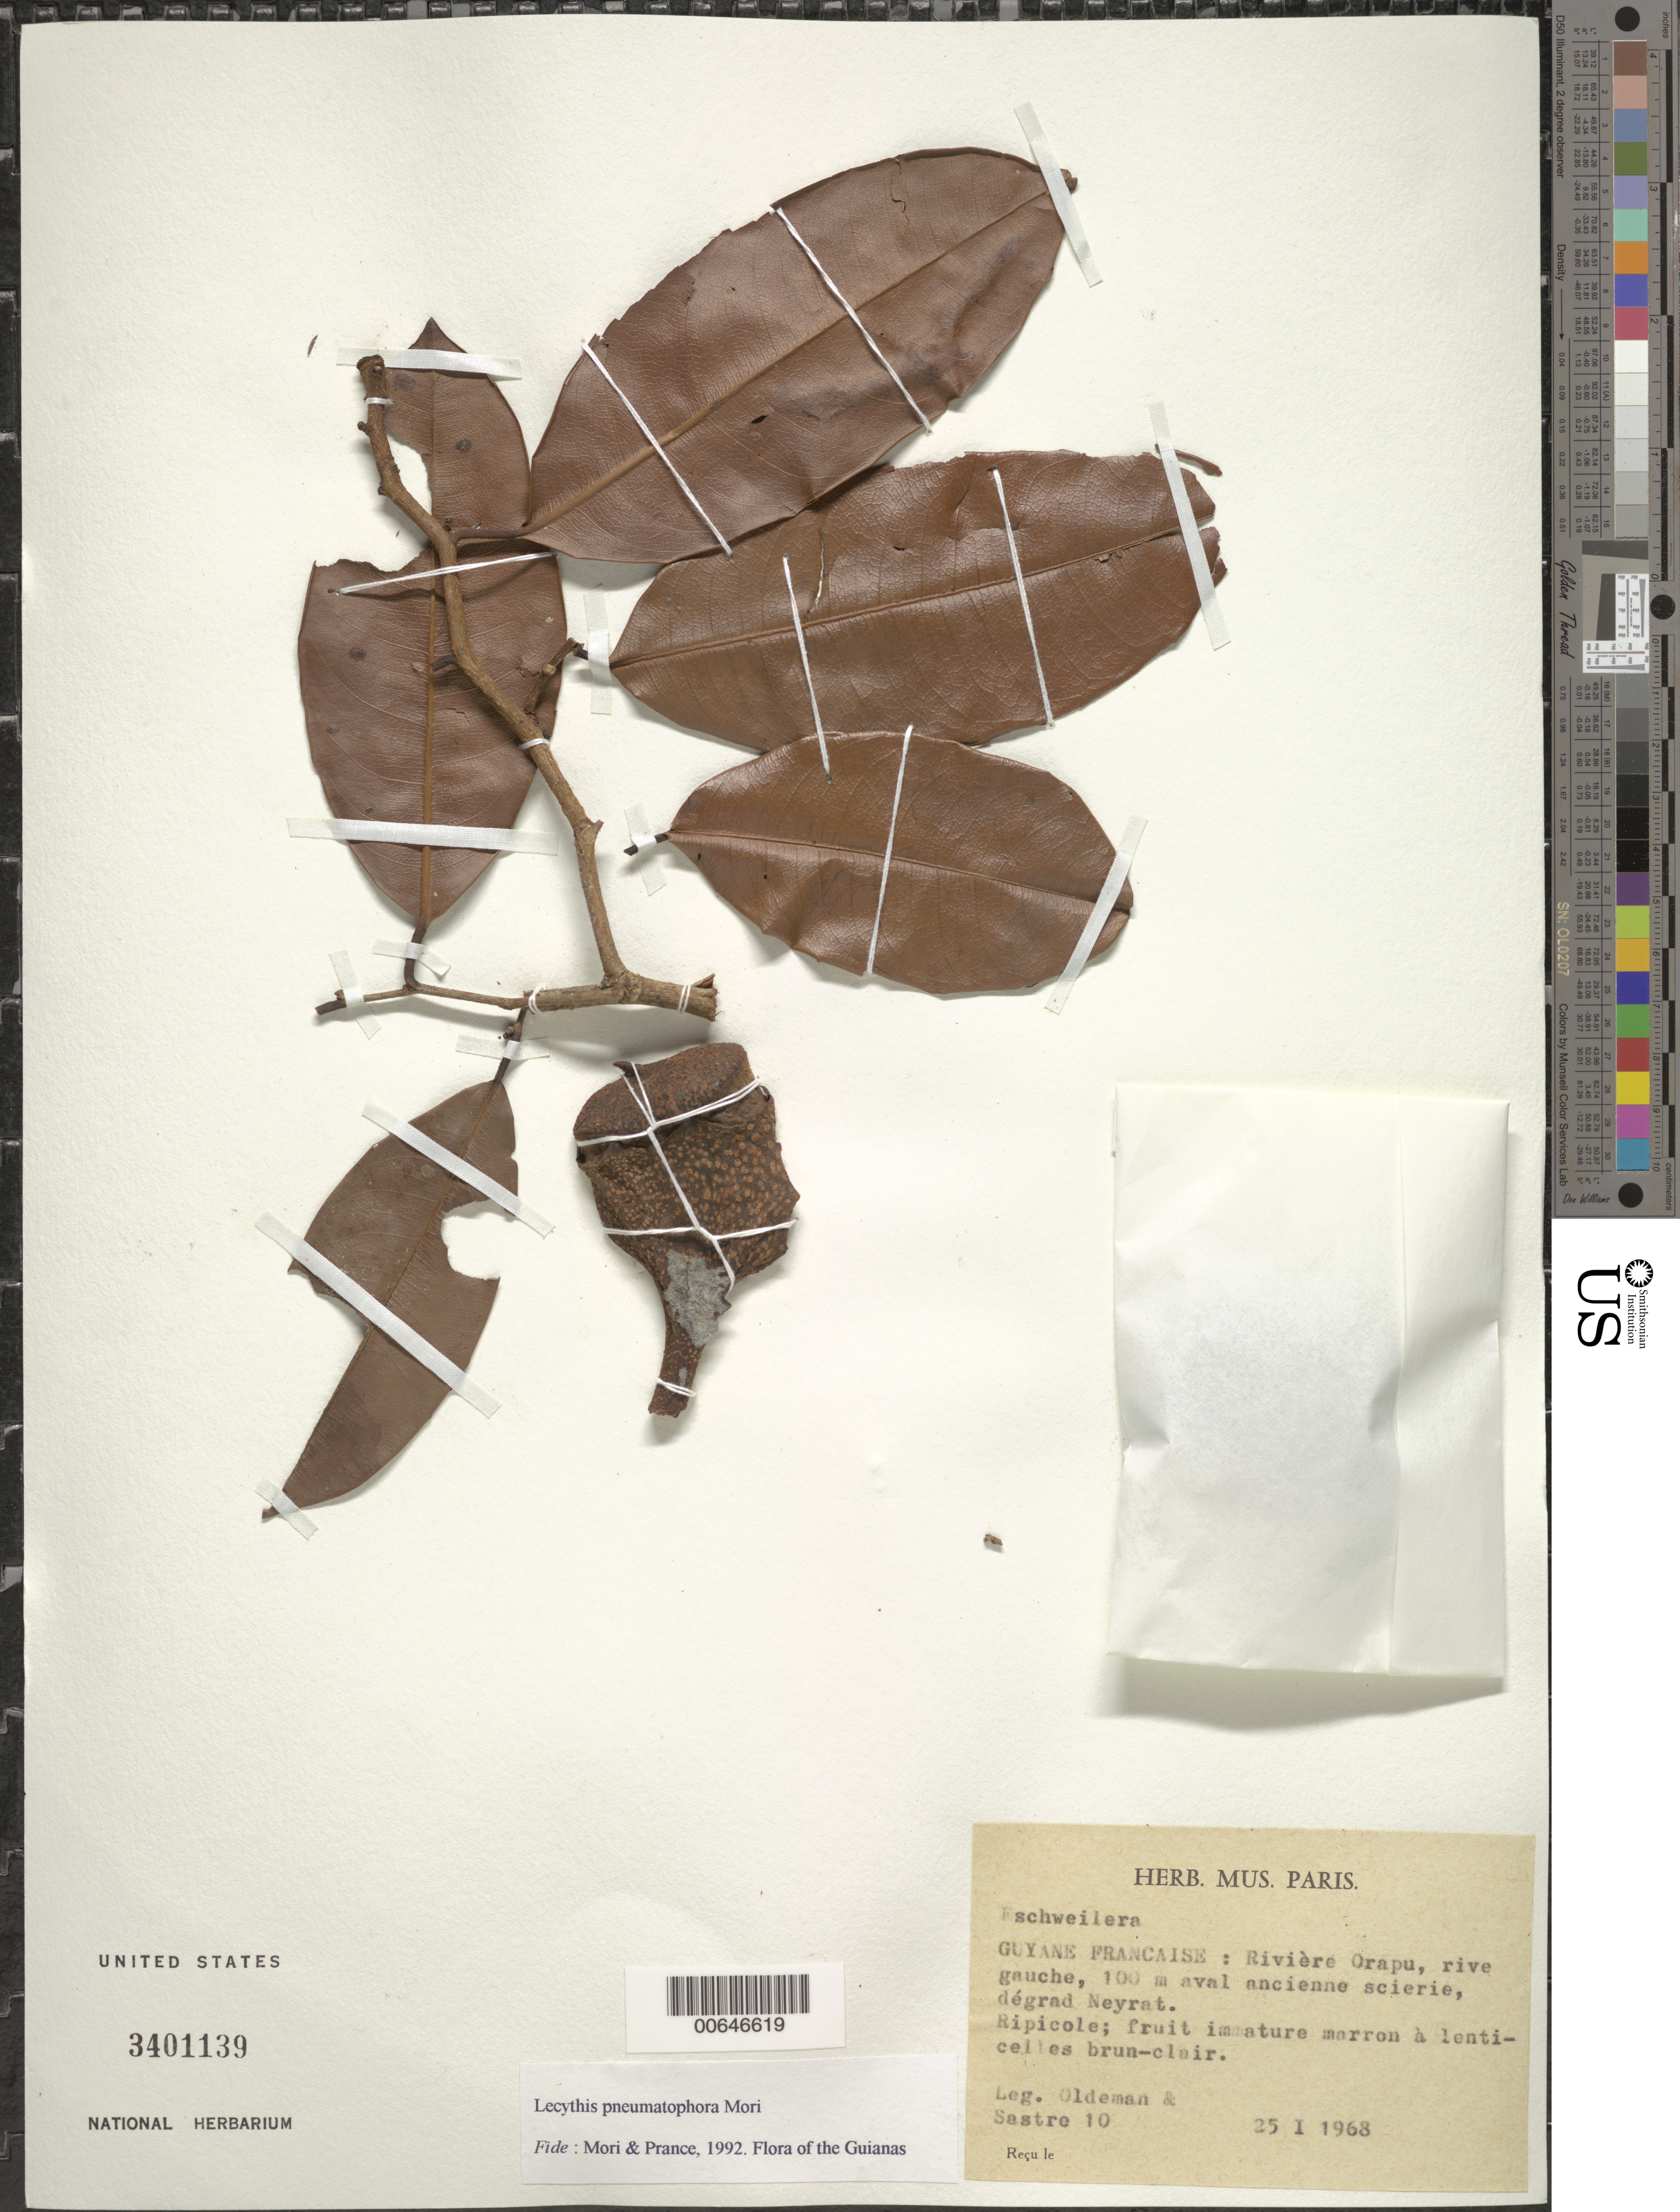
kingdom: Plantae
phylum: Tracheophyta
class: Magnoliopsida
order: Ericales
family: Lecythidaceae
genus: Lecythis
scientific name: Lecythis pneumatophora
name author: S.A. Mori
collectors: R. Oldeman & C. H. L. Sastre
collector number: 10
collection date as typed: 25-Jan-68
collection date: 1968-01-25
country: French Guiana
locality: Rivière Orapu, 100 m aval ancienne scierie, dégrad Neyrat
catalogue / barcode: US 3401139